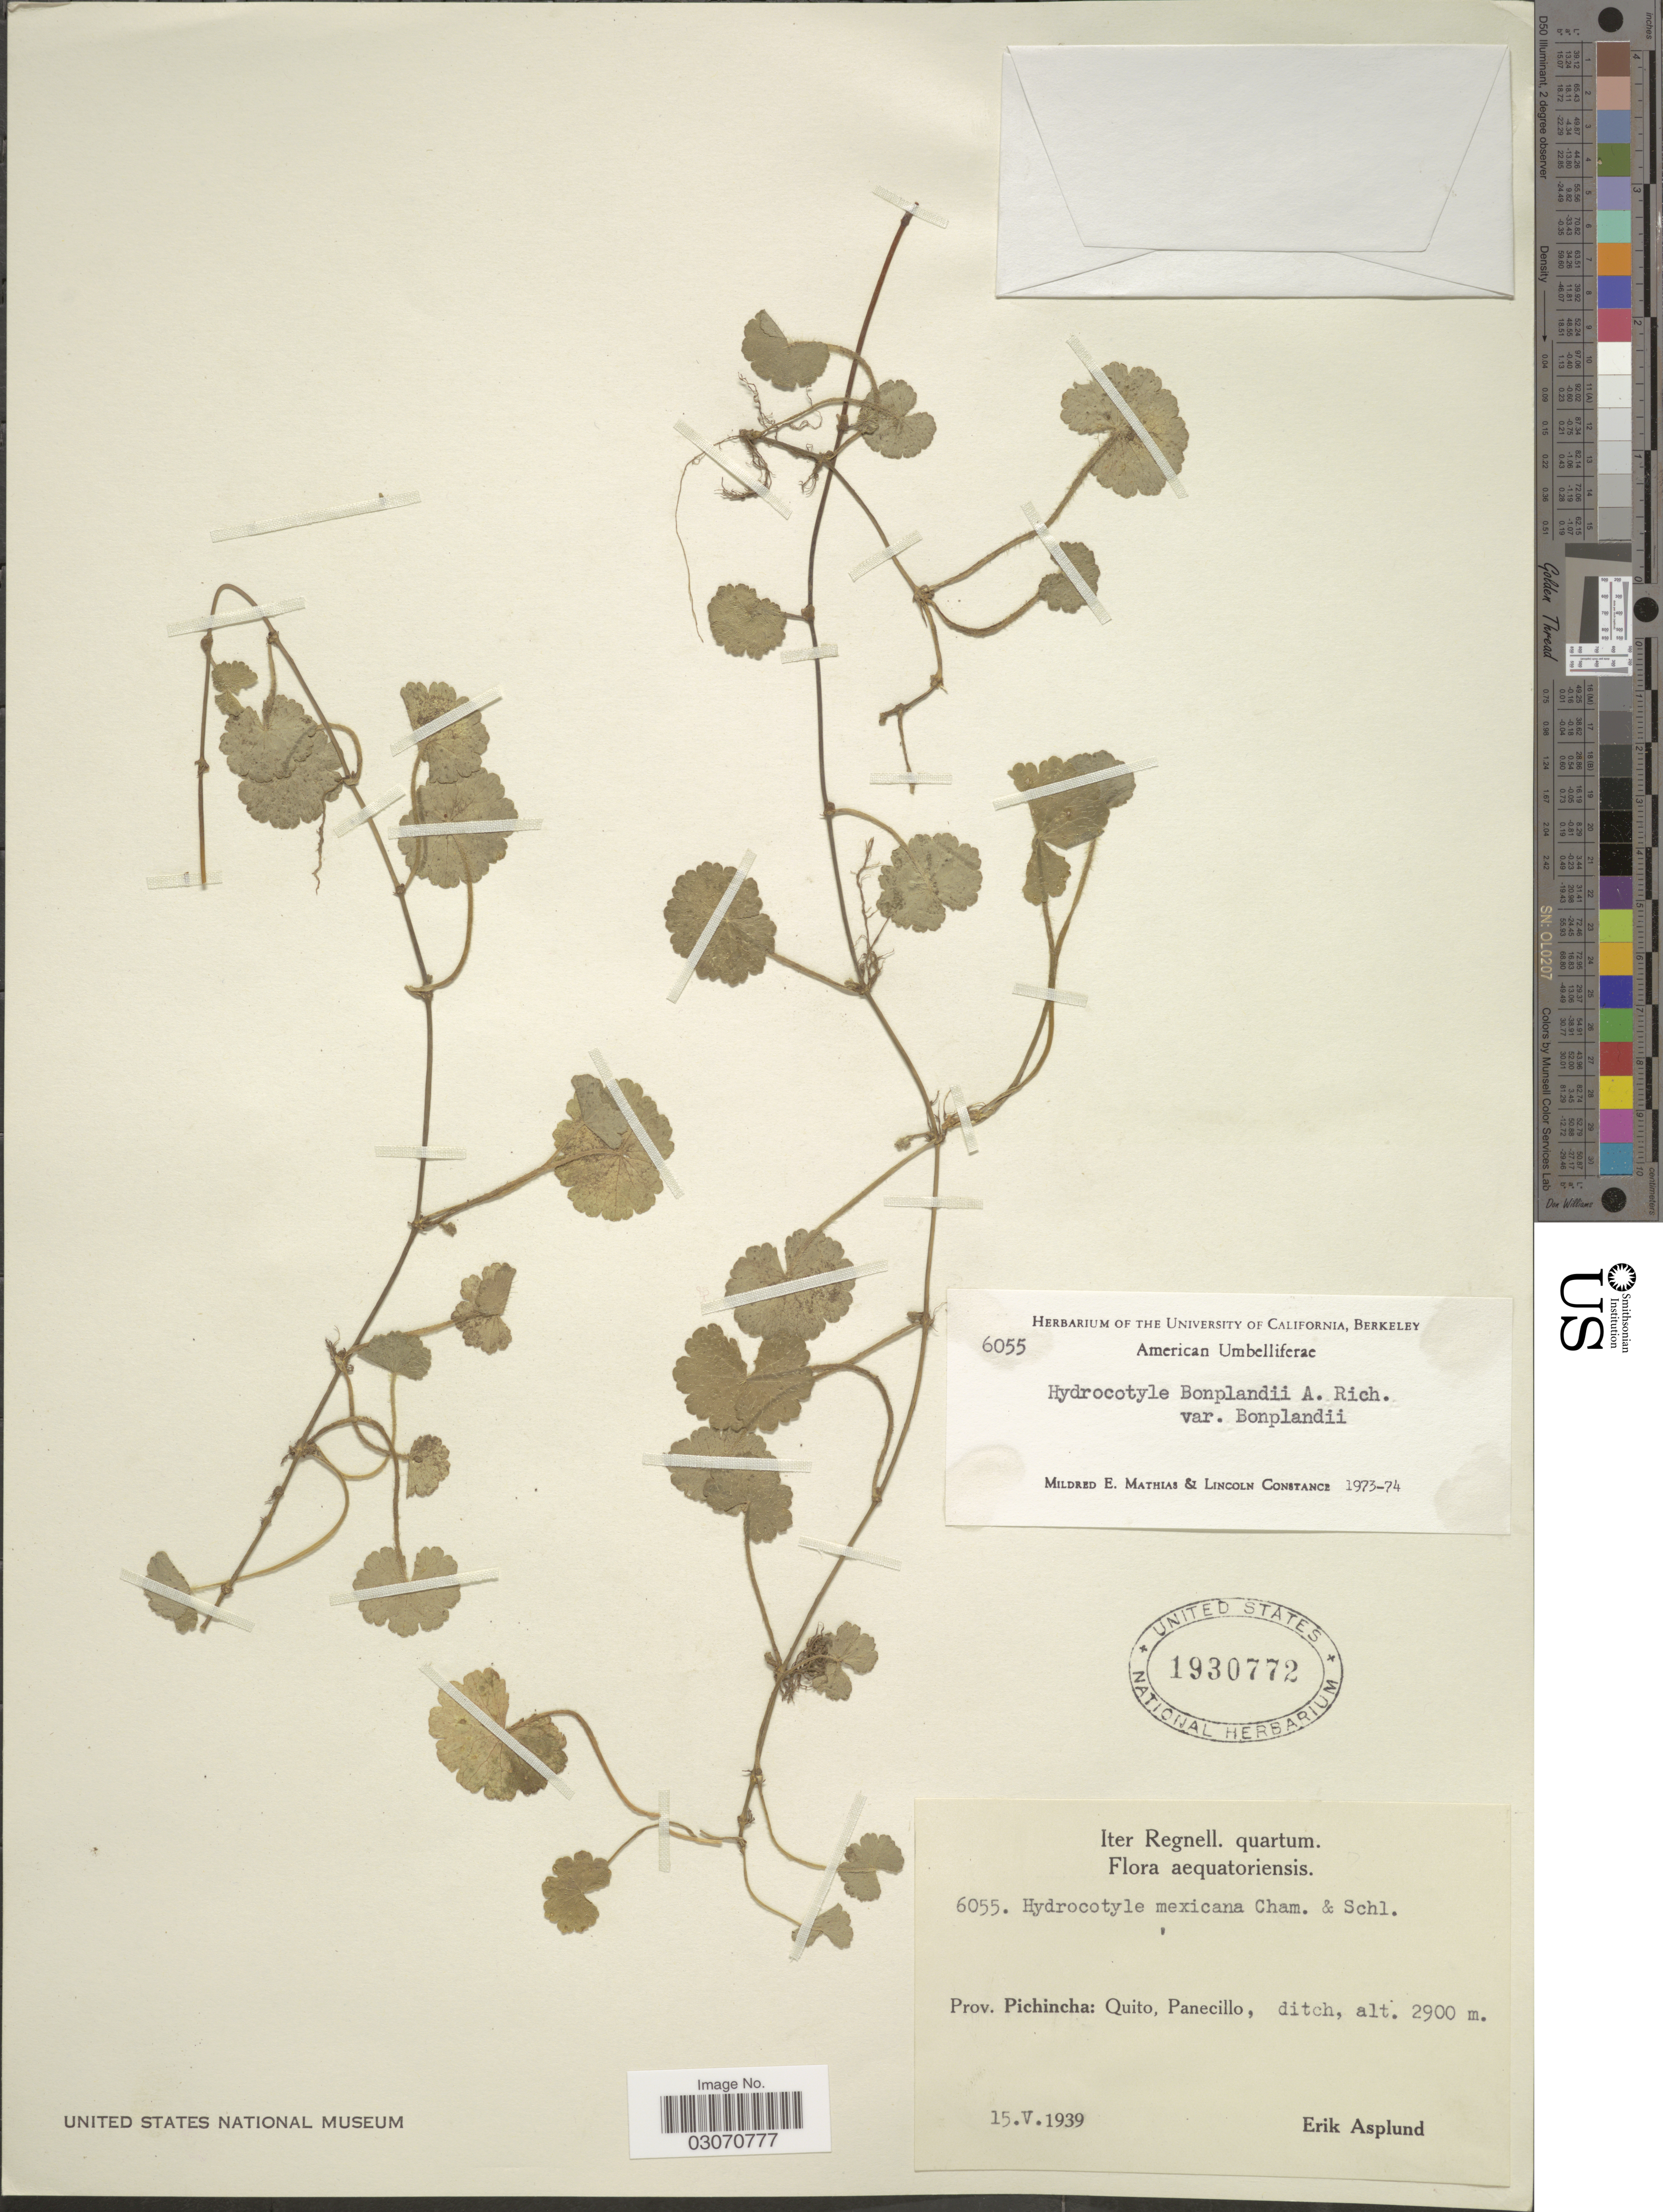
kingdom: Plantae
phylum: Tracheophyta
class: Magnoliopsida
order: Apiales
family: Araliaceae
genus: Hydrocotyle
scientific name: Hydrocotyle bonplandii var. bonplandii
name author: A. Rich.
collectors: E. Asplund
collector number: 6055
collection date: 1939-05-15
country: Ecuador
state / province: Pichincha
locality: Quito, Panecillo, ditch.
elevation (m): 2900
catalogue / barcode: US 1930772